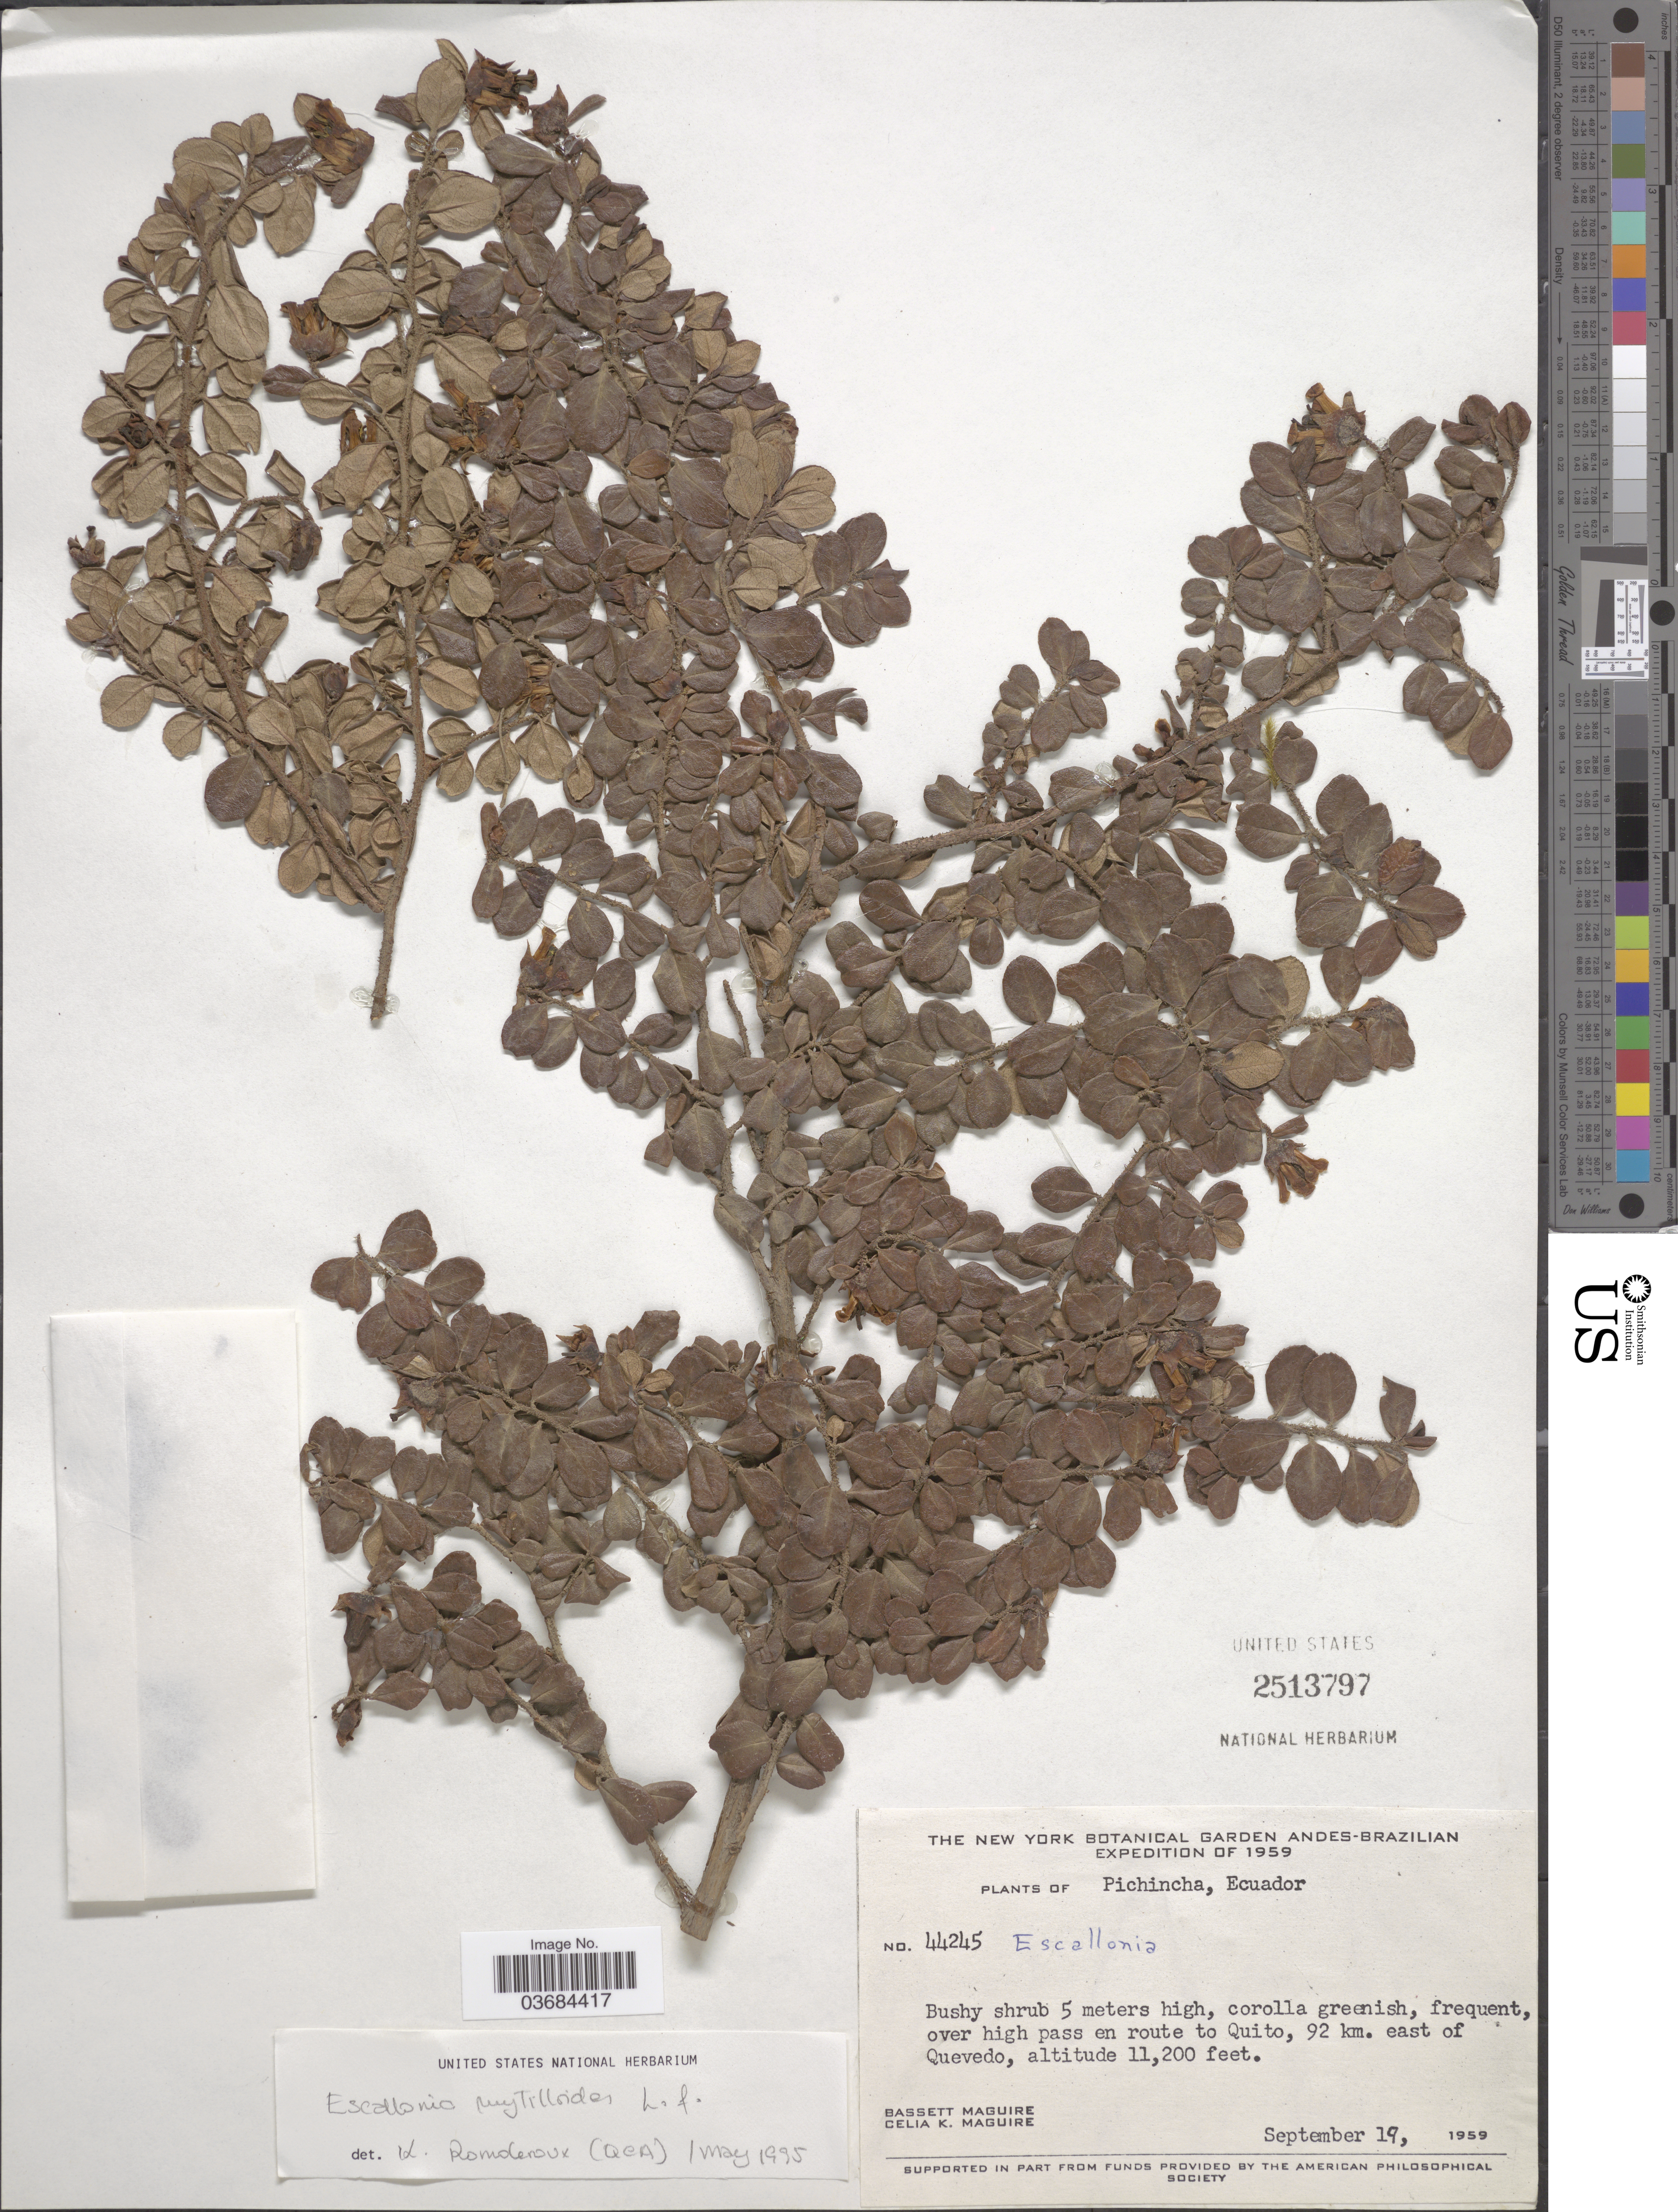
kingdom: Plantae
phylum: Tracheophyta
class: Magnoliopsida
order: Escalloniales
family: Escalloniaceae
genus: Escallonia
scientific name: Escallonia myrtilloides var. myrtilloides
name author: L. f.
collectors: B. Maguire & C. K. Maguire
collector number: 44245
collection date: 1959-09-19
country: Ecuador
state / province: Pichincha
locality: The New York Botanical Garden Andes-Brazilian Expedition of 1959. Frequent over high pass en route to Quito, 92 km. east of Quevedo.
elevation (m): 3414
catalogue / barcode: US 2513797